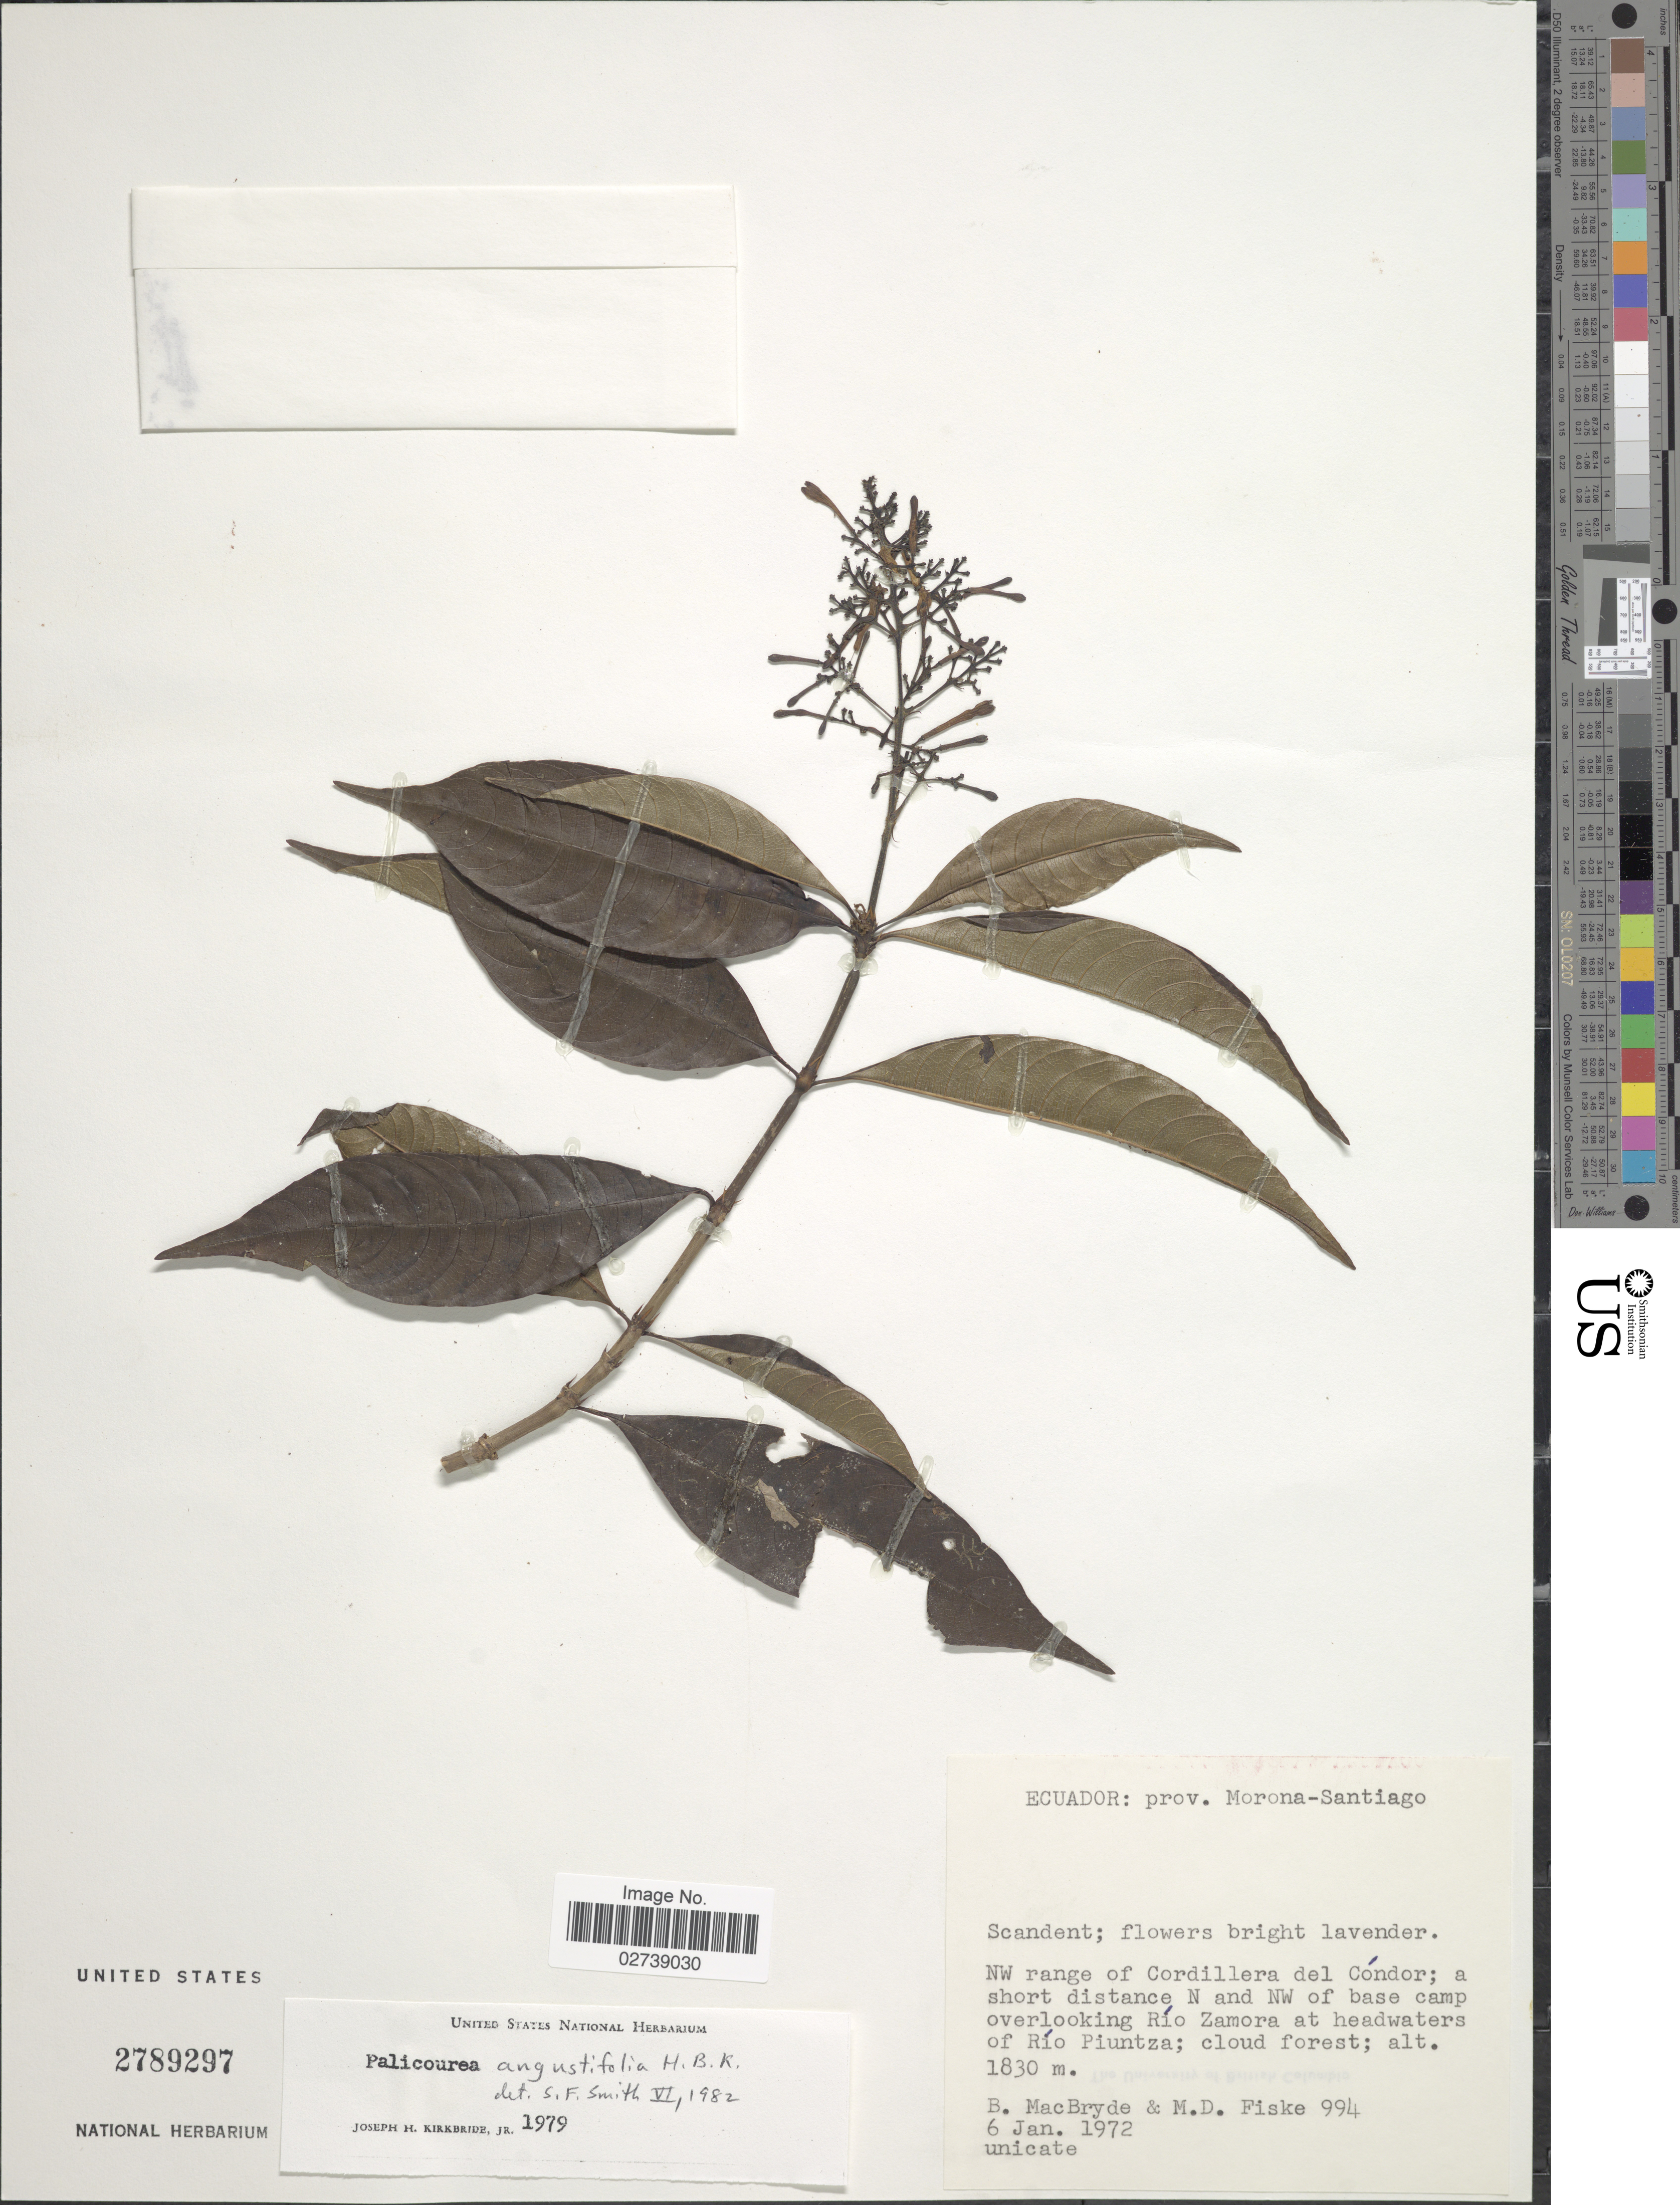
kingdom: Plantae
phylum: Tracheophyta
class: Magnoliopsida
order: Gentianales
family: Rubiaceae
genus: Palicourea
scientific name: Palicourea angustifolia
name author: Kunth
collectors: B. MacBryde & M. Fiske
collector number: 994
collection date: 1972-01-06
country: Ecuador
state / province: Morona-Santiago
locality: Ecuador: prov. Morona-Santiago, NW range of Cordillera del Condor; base camp overlooking Rio Zamora at headwaters of Rio Piuntza; ca 1 hr by trail E from base camp.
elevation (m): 1830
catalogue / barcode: US 2789297